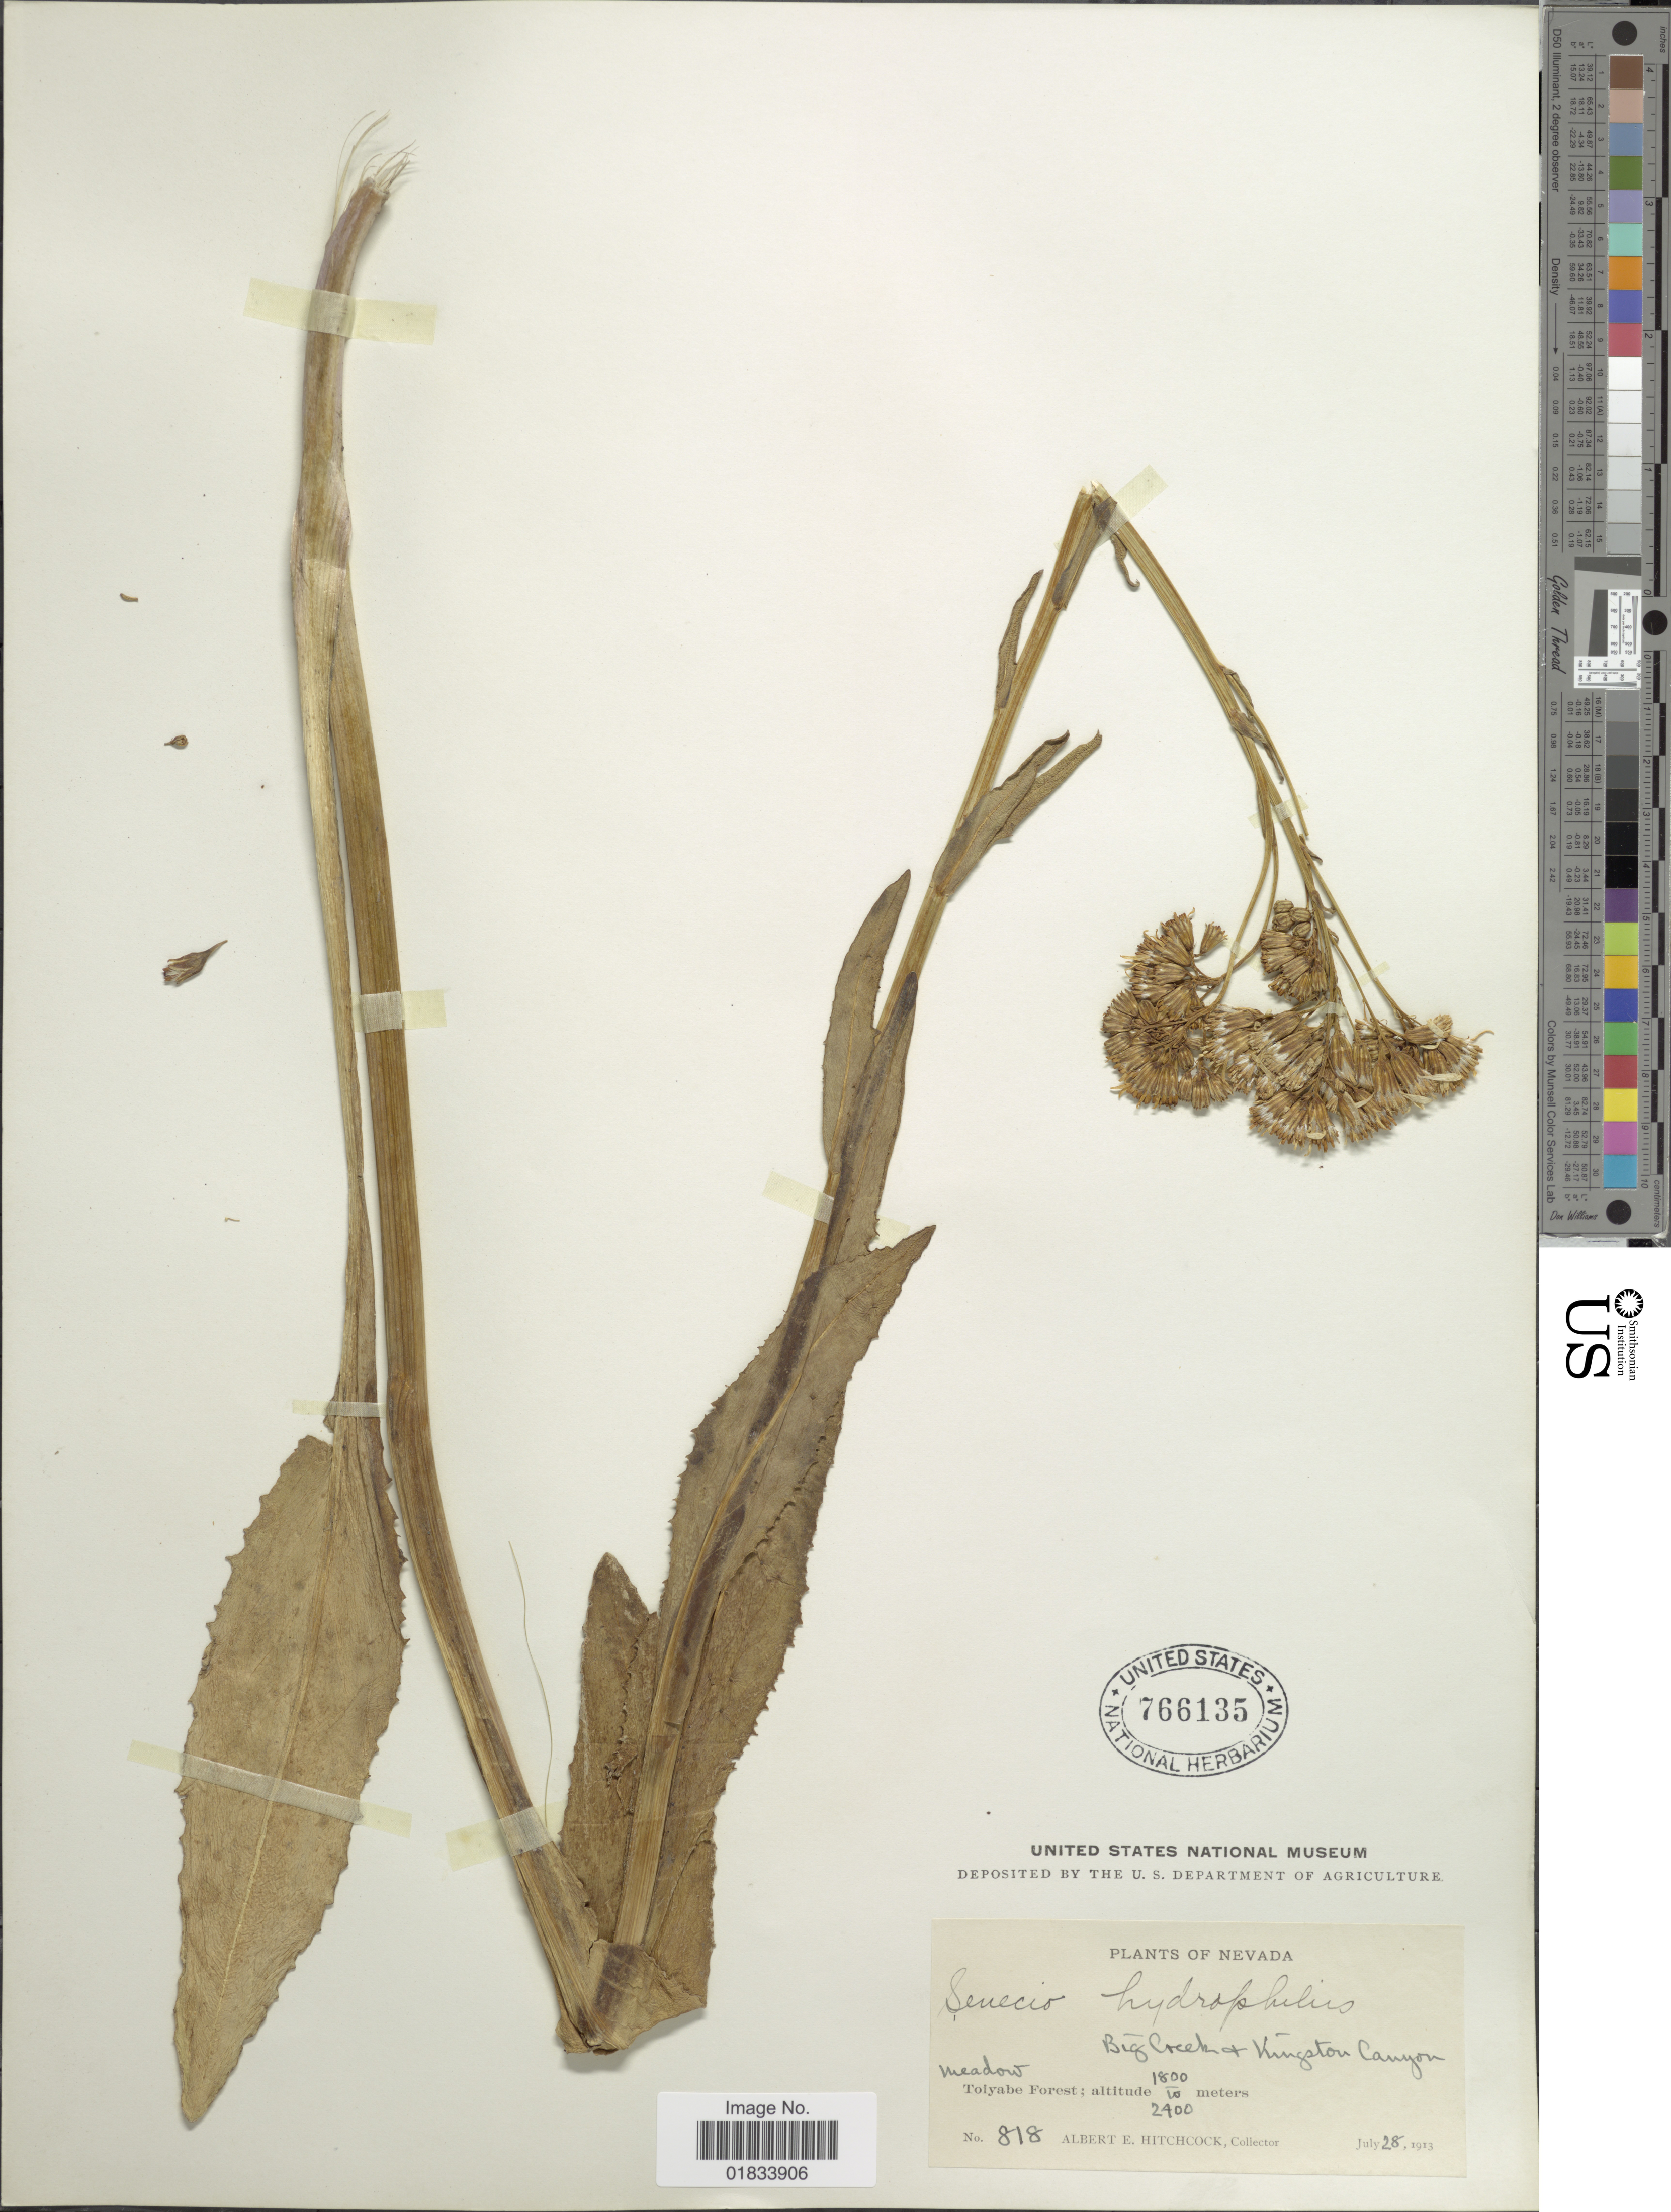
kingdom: Plantae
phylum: Tracheophyta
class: Magnoliopsida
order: Asterales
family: Asteraceae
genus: Senecio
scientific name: Senecio hydrophilus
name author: Nutt.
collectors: A. Hitchcock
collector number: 818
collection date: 1913-07-28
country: United States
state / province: Nevada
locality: Big Creek & Kingston Canyon, Toiyabe Forest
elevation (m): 1800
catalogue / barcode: US 766135